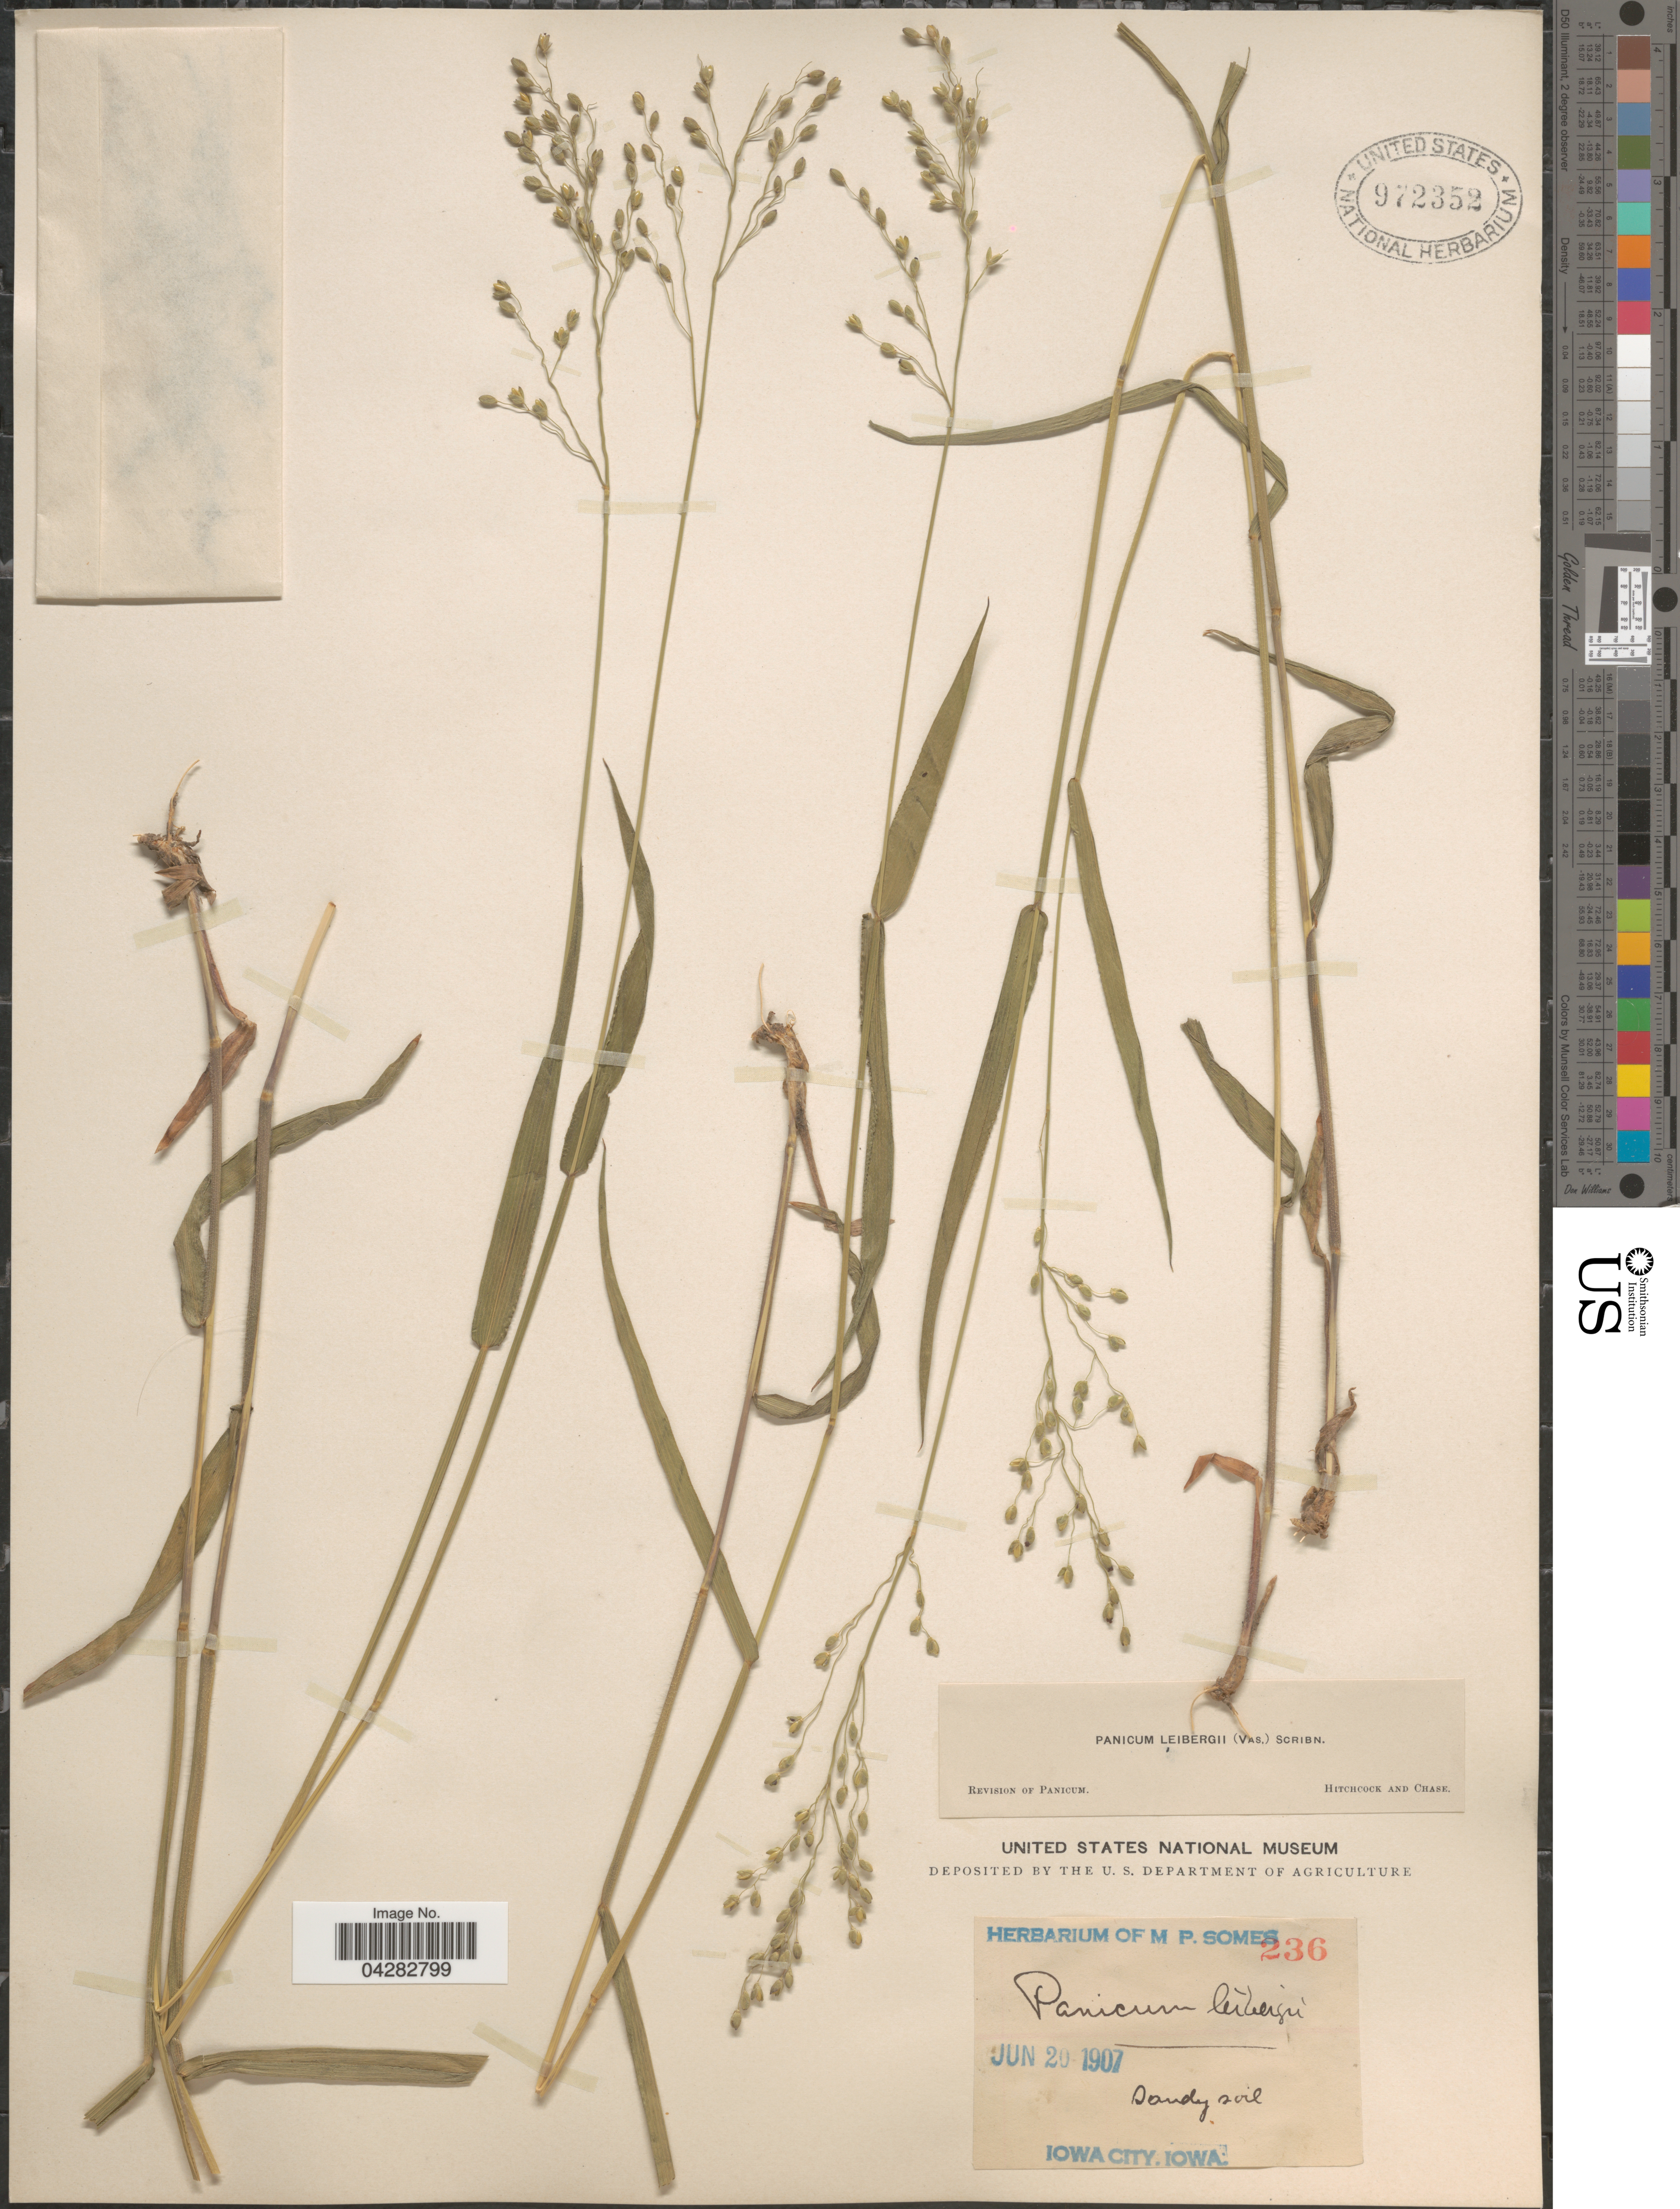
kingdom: Plantae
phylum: Tracheophyta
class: Liliopsida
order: Poales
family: Poaceae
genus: Dichanthelium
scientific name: Dichanthelium leibergii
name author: (Vasey) Gould & C.A. Clark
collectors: Ex herb. M. P. Somes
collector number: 236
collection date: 1907-06-20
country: United States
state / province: Iowa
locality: Iowa City.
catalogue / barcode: US 972352